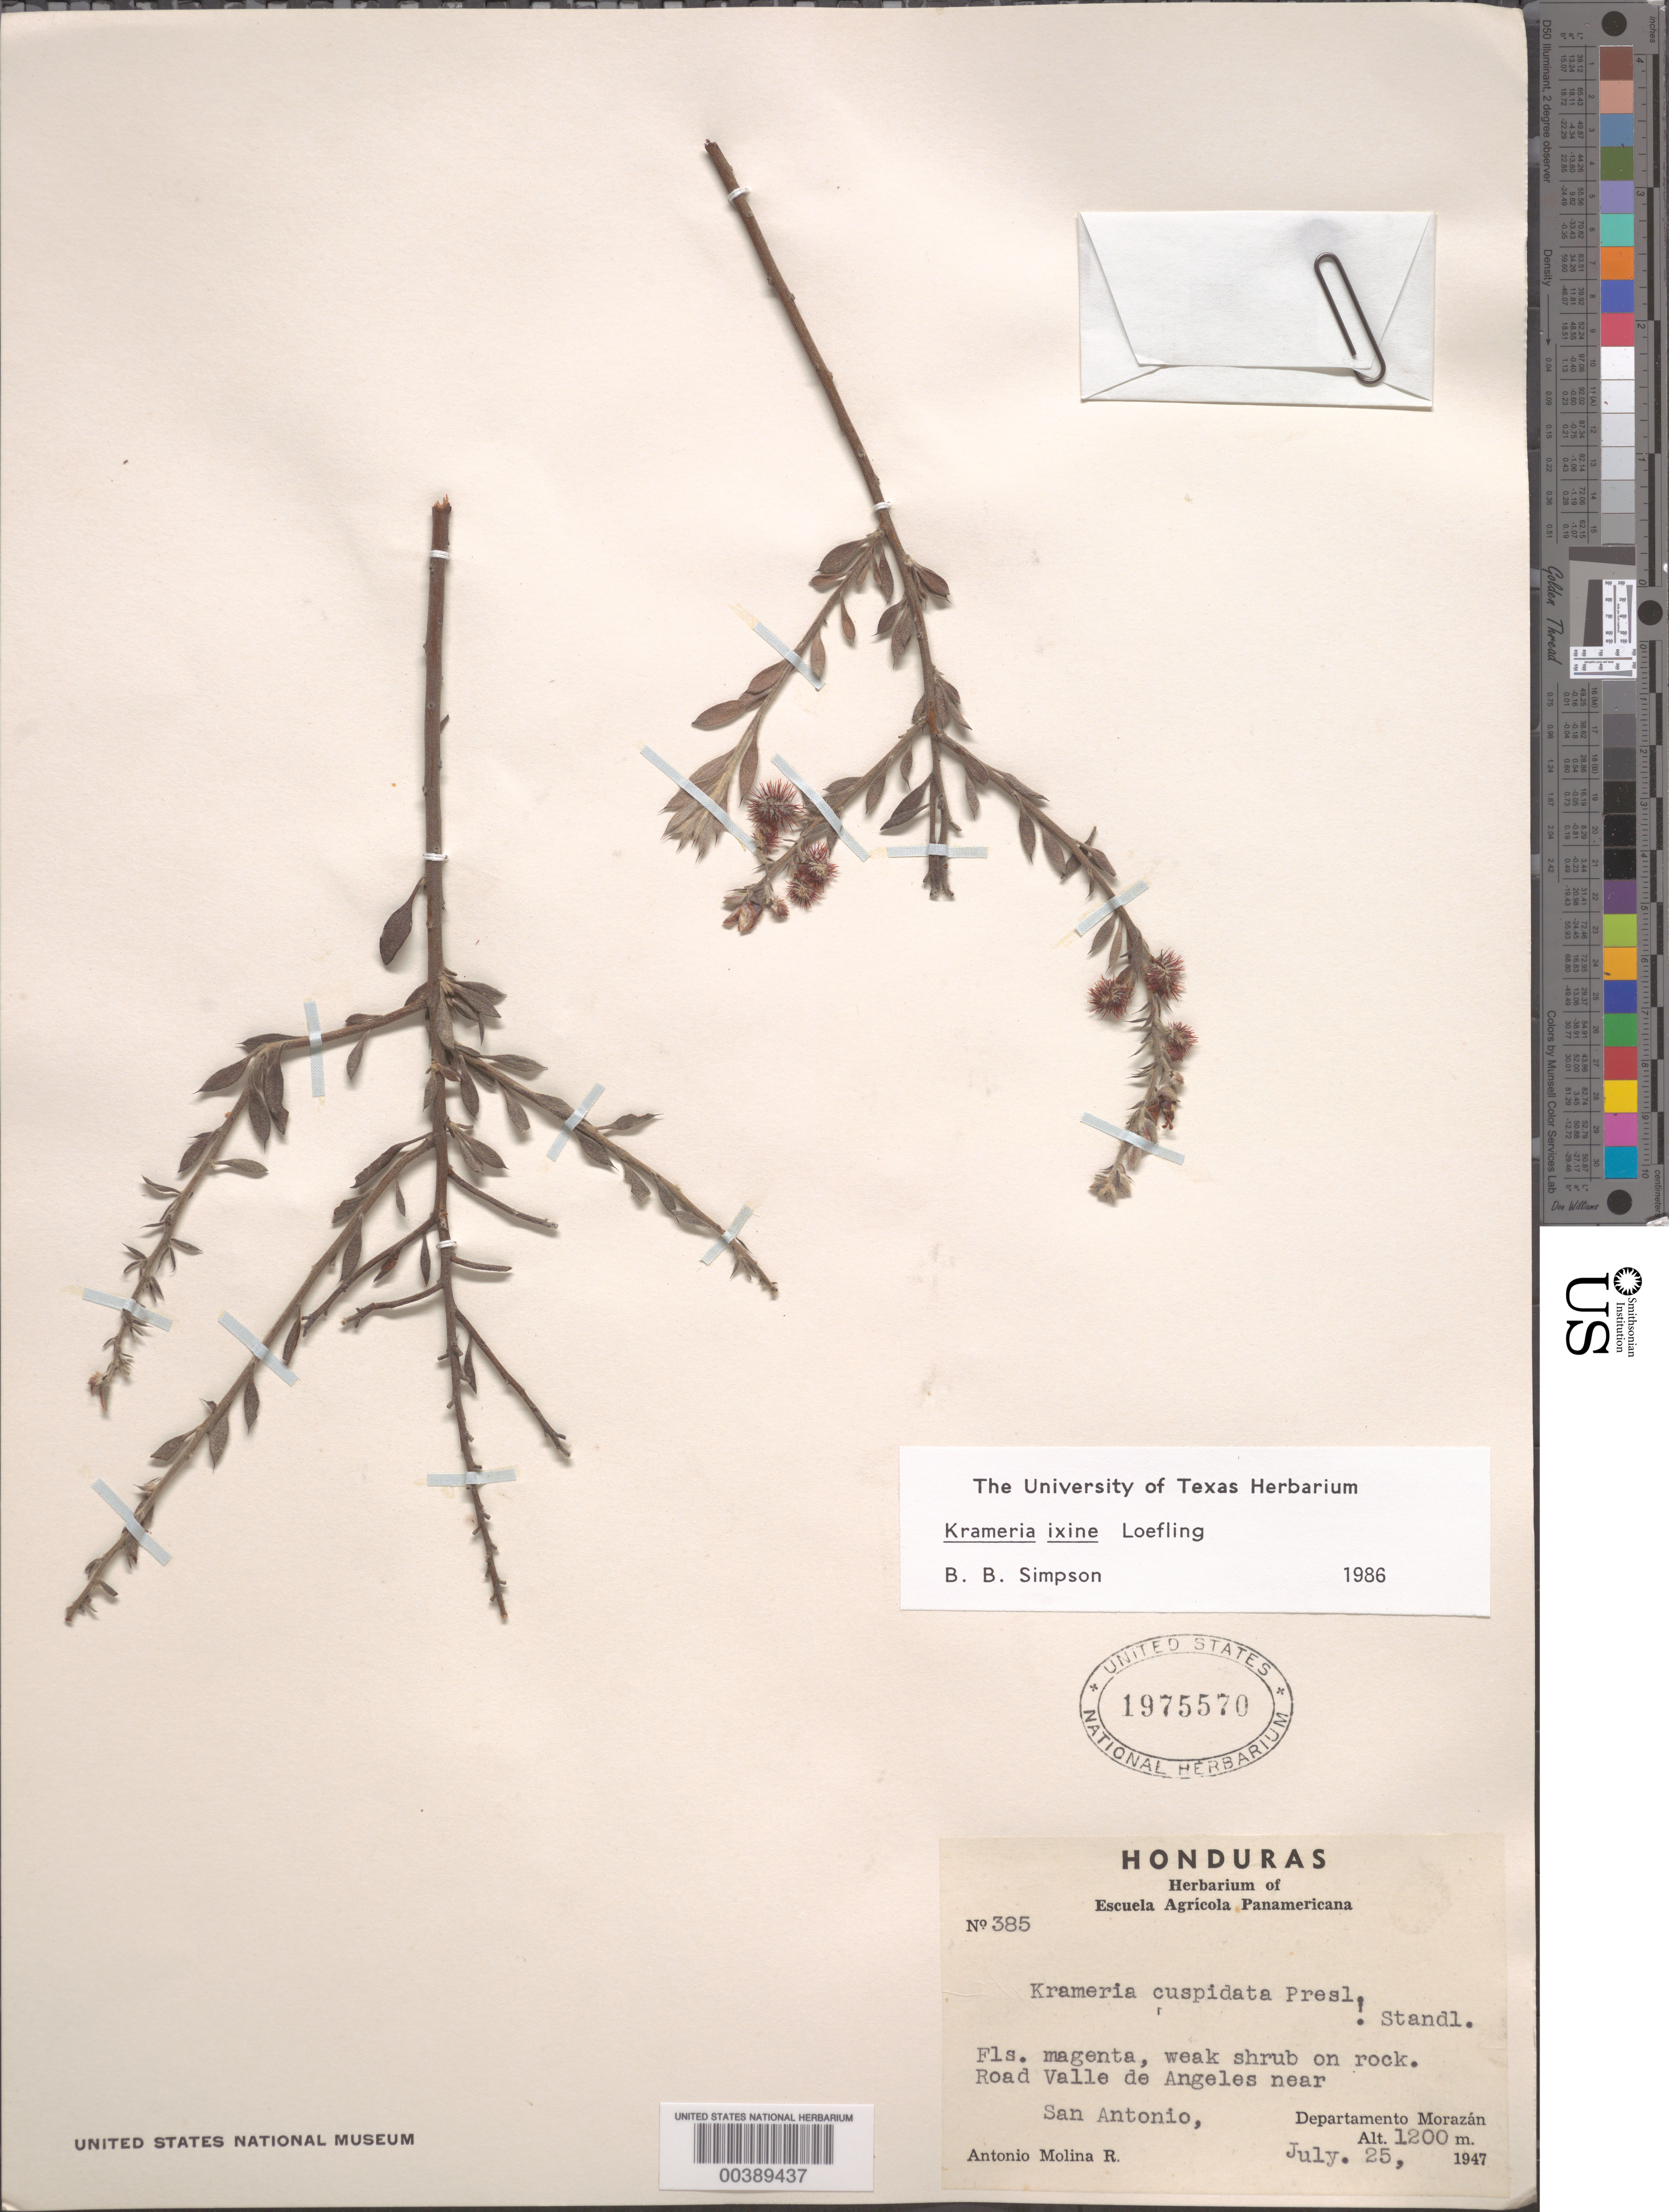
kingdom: Plantae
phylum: Tracheophyta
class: Magnoliopsida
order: Zygophyllales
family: Krameriaceae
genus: Krameria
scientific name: Krameria ixine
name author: L.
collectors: A. Molina R.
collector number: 385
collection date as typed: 25 Jul 1947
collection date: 1947-07-25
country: Honduras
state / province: Fco. Morazán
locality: Road Valle de Angeles near San Antonio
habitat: On rock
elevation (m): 1200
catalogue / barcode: US 1975570